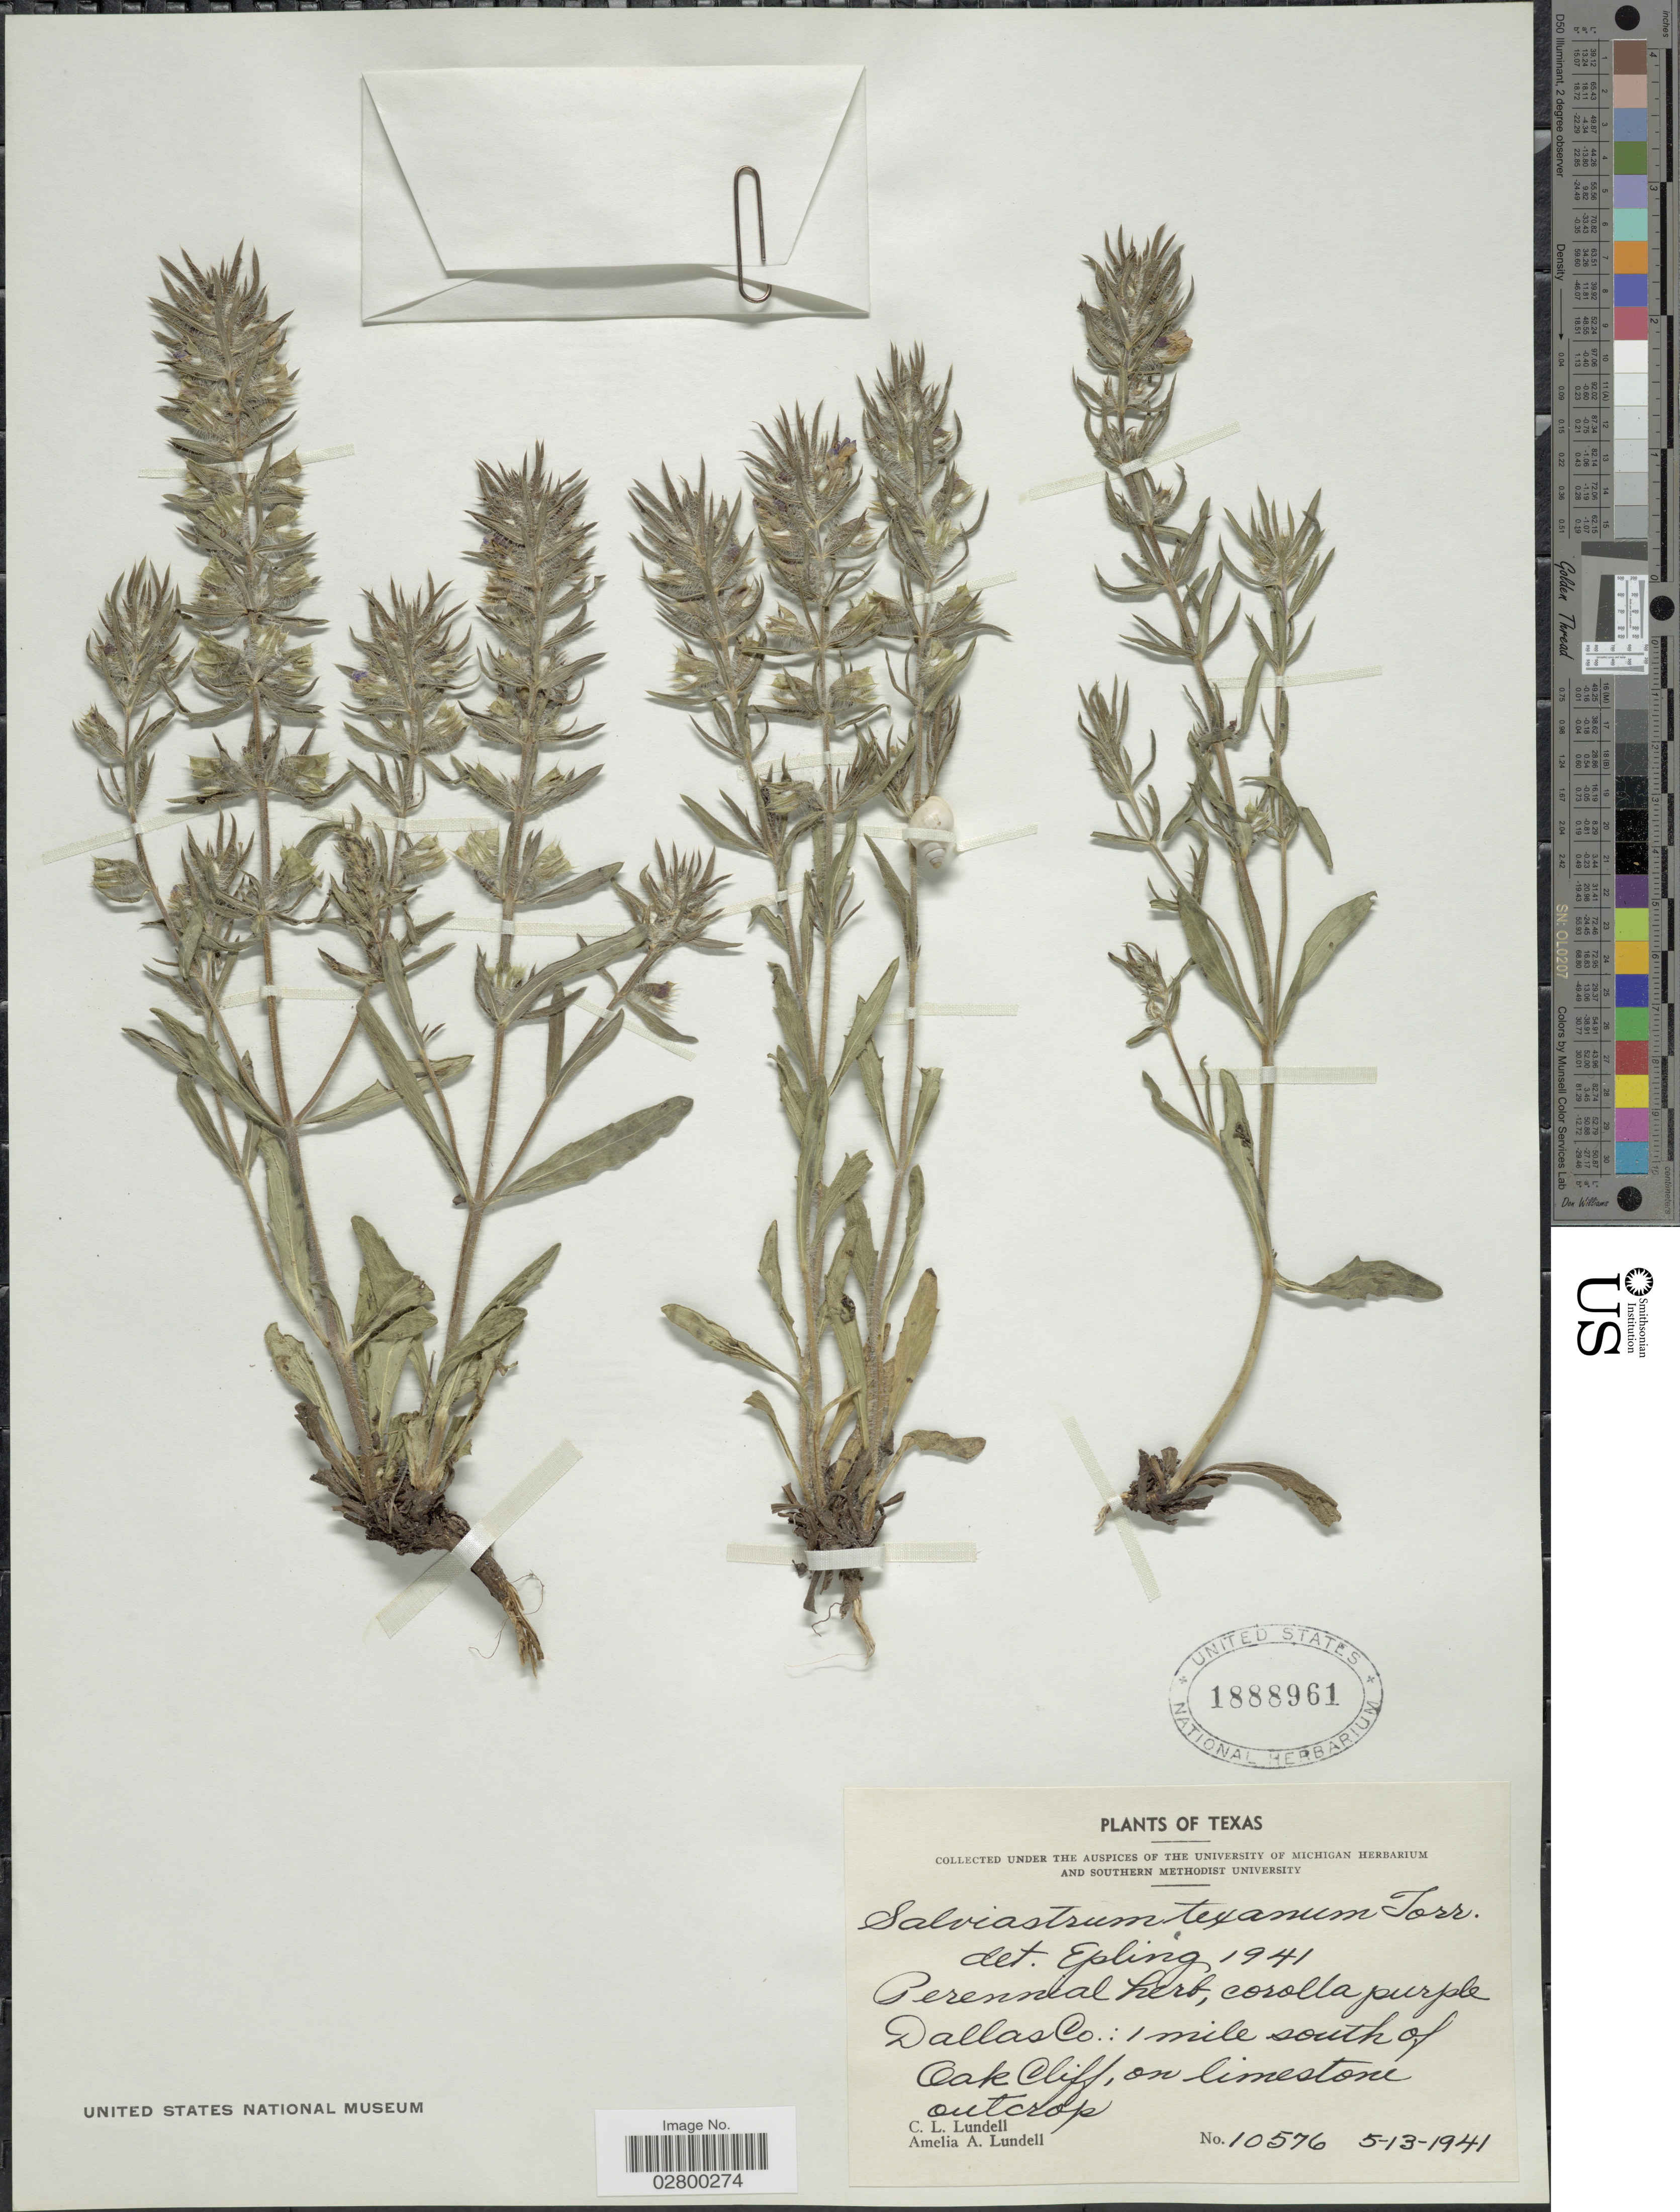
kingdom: Plantae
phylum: Tracheophyta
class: Magnoliopsida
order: Lamiales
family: Lamiaceae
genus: Salvia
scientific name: Salvia texana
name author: (Scheele) Torr.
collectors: C. L. Lundell & A. A. Lundell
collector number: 10576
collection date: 1941-05-13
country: United States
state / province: Texas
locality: Dallas Co.: 1 mile south of Oak Cliff, on limestone outcrop.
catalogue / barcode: US 1888961